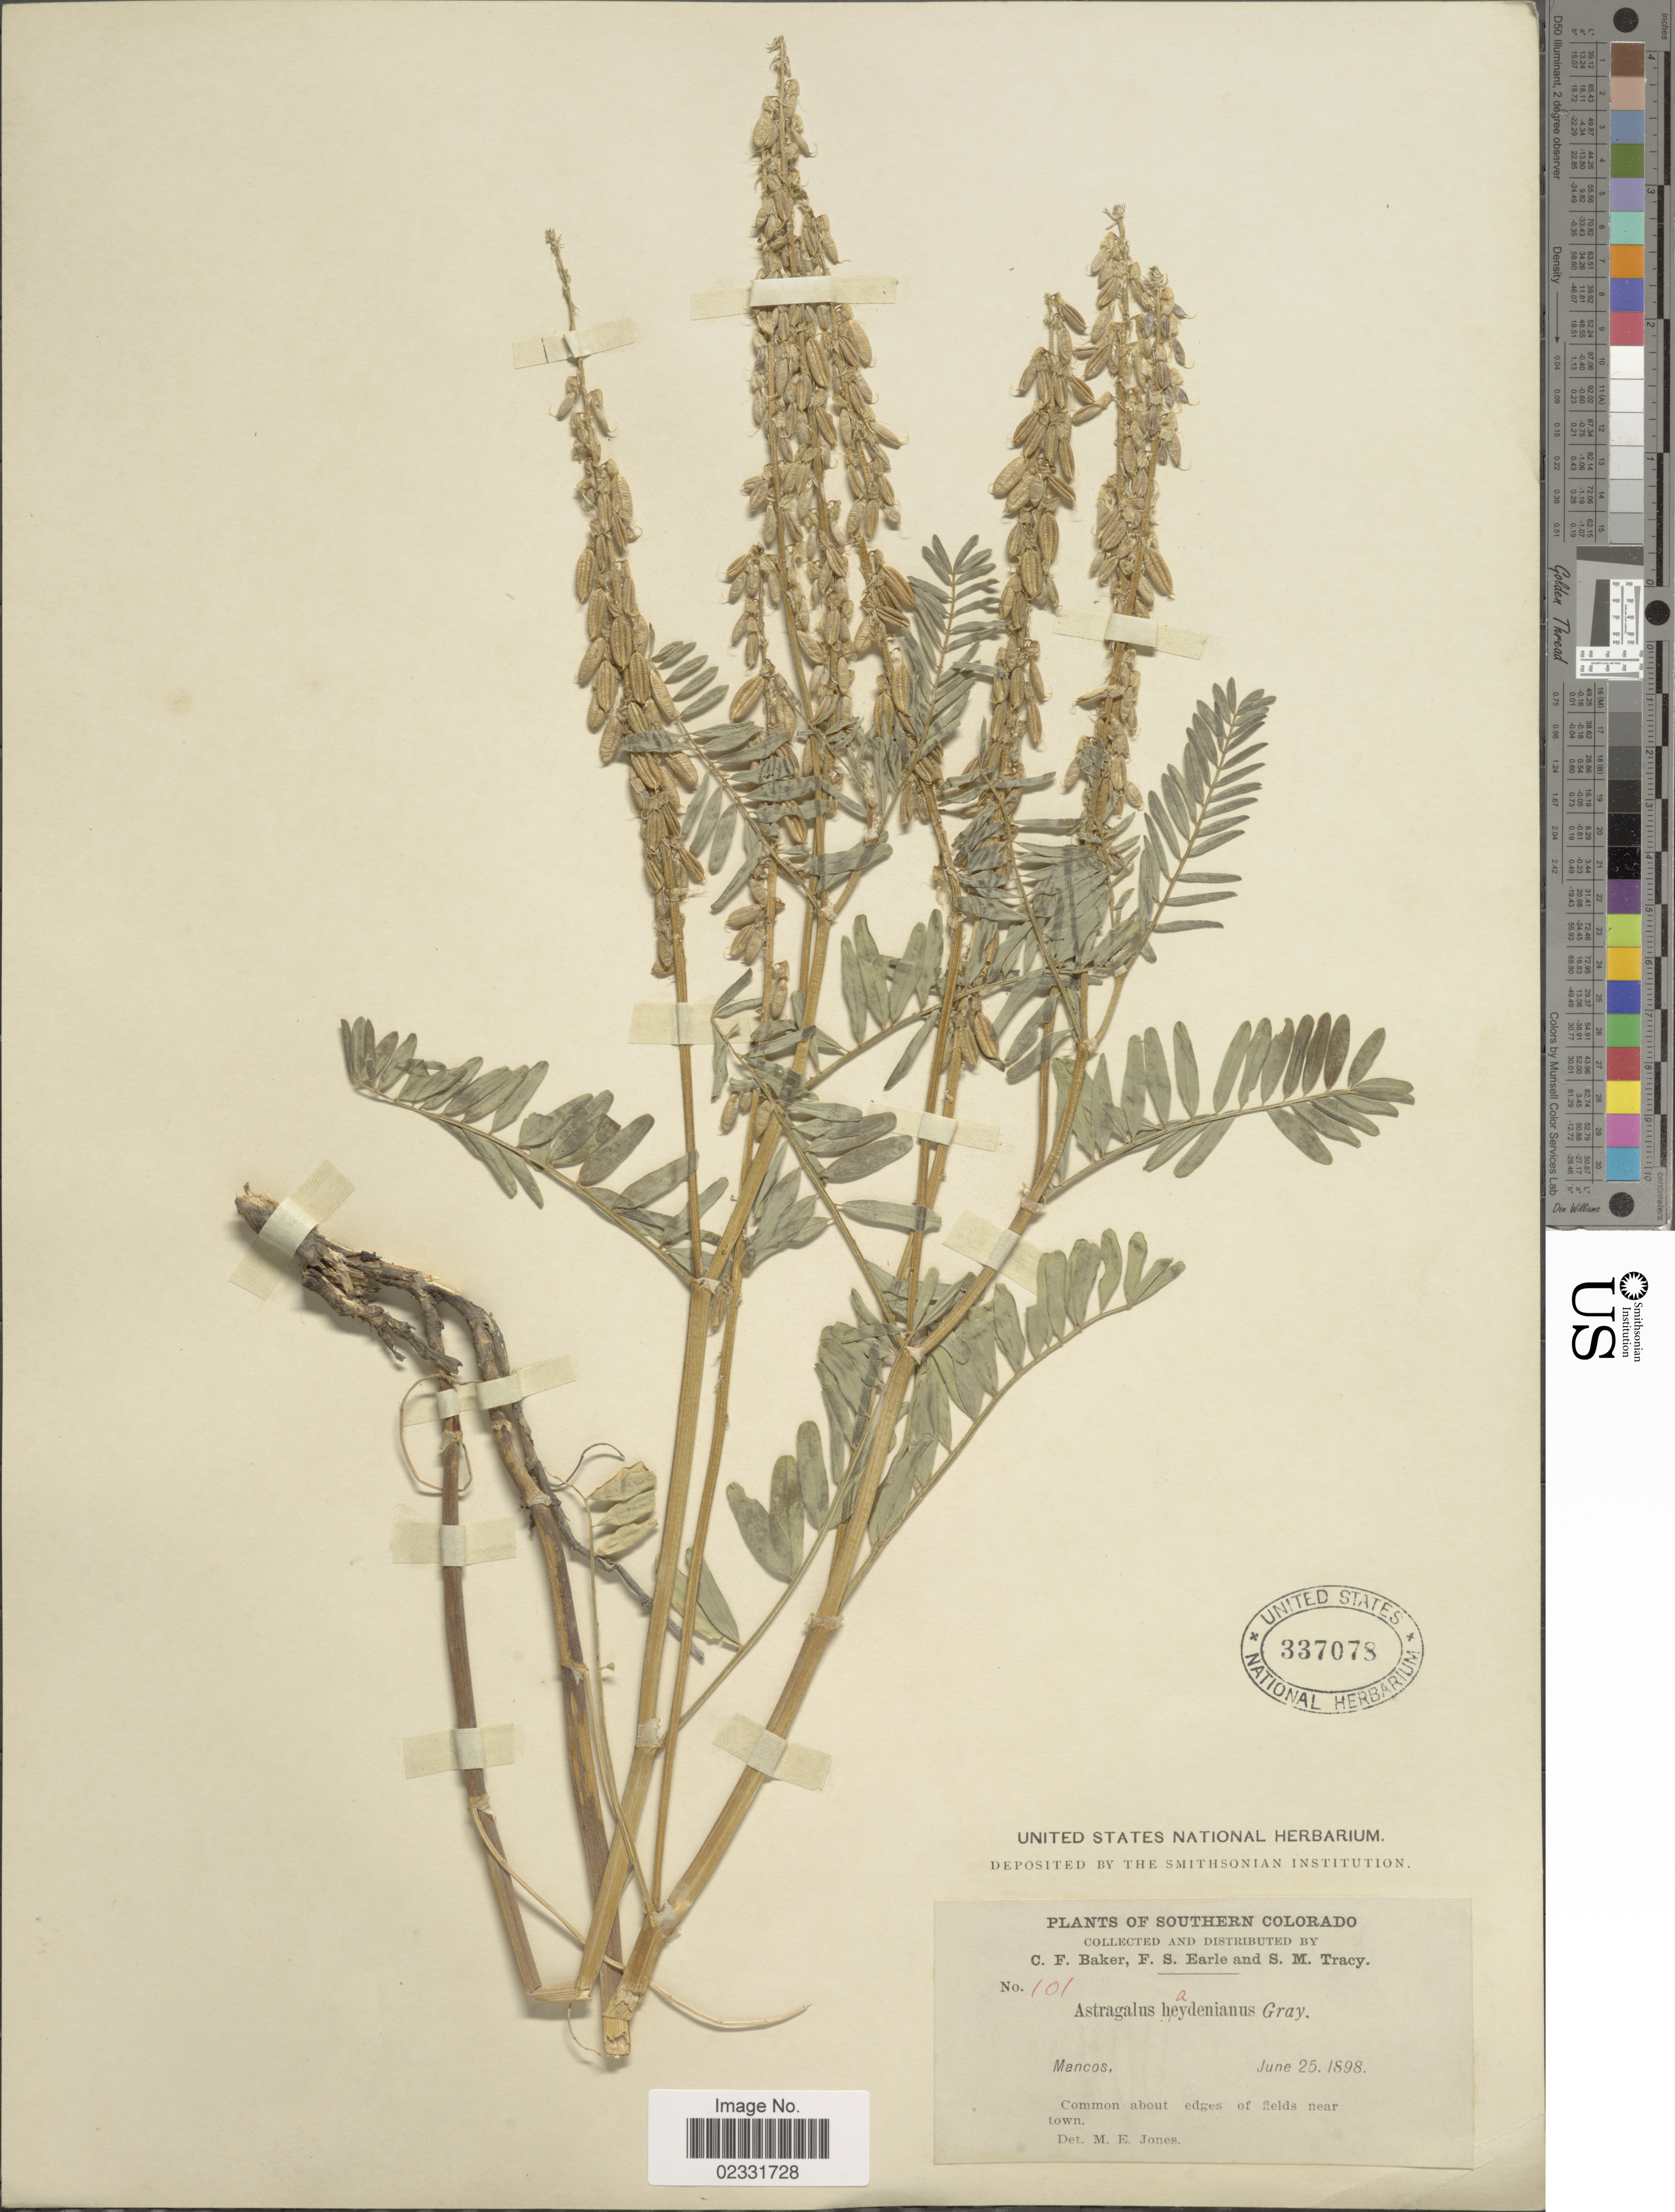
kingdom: Plantae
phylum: Tracheophyta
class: Magnoliopsida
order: Fabales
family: Fabaceae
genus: Astragalus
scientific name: Astragalus haydenianus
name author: A. Gray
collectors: C. F. Baker, F. S. Earle & S. M. Tracy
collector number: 101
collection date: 1898-06-25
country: United States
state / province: Colorado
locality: Southern Colorado, Mancos, common about edges of fields near town.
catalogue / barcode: US 337078